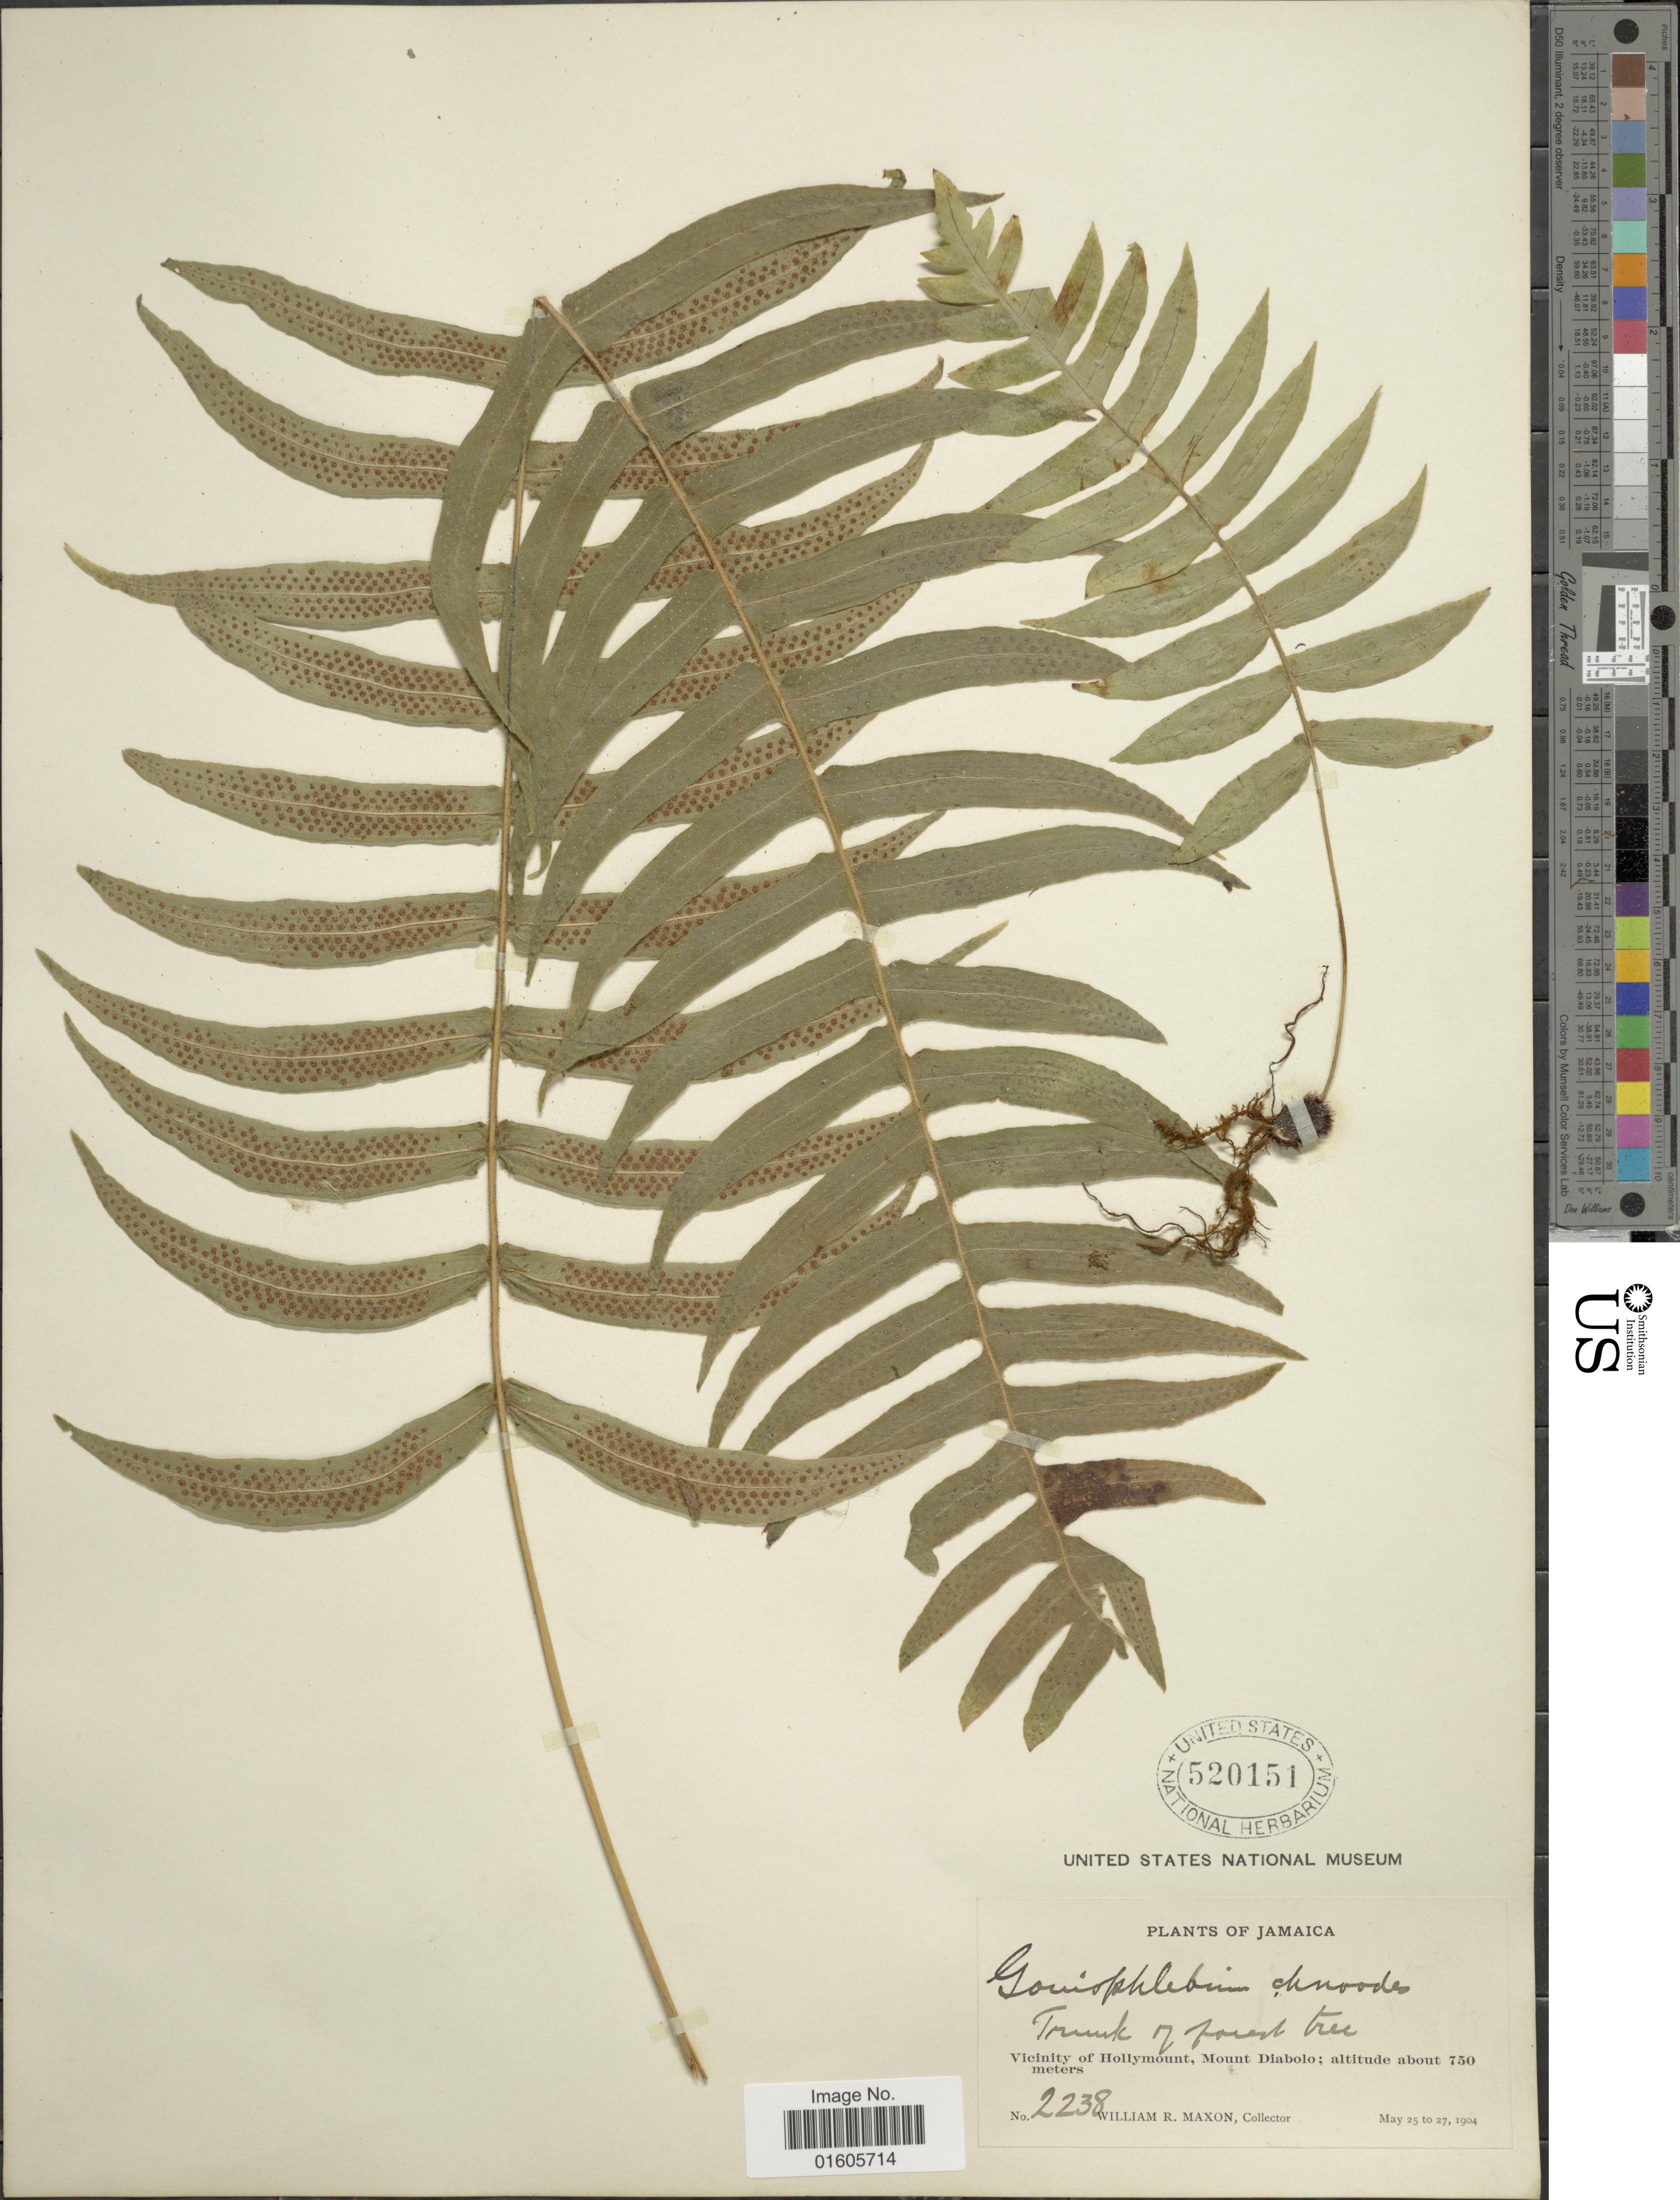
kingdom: Plantae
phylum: Tracheophyta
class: Polypodiopsida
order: Polypodiales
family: Polypodiaceae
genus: Serpocaulon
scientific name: Serpocaulon dissimile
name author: (L.) A.R. Sm.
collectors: W. R. Maxon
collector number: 2238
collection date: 1904-05-25/1904-05-27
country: Jamaica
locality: Vicinity of Hollymount, Mount Diabolo.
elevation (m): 750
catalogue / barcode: US 520151